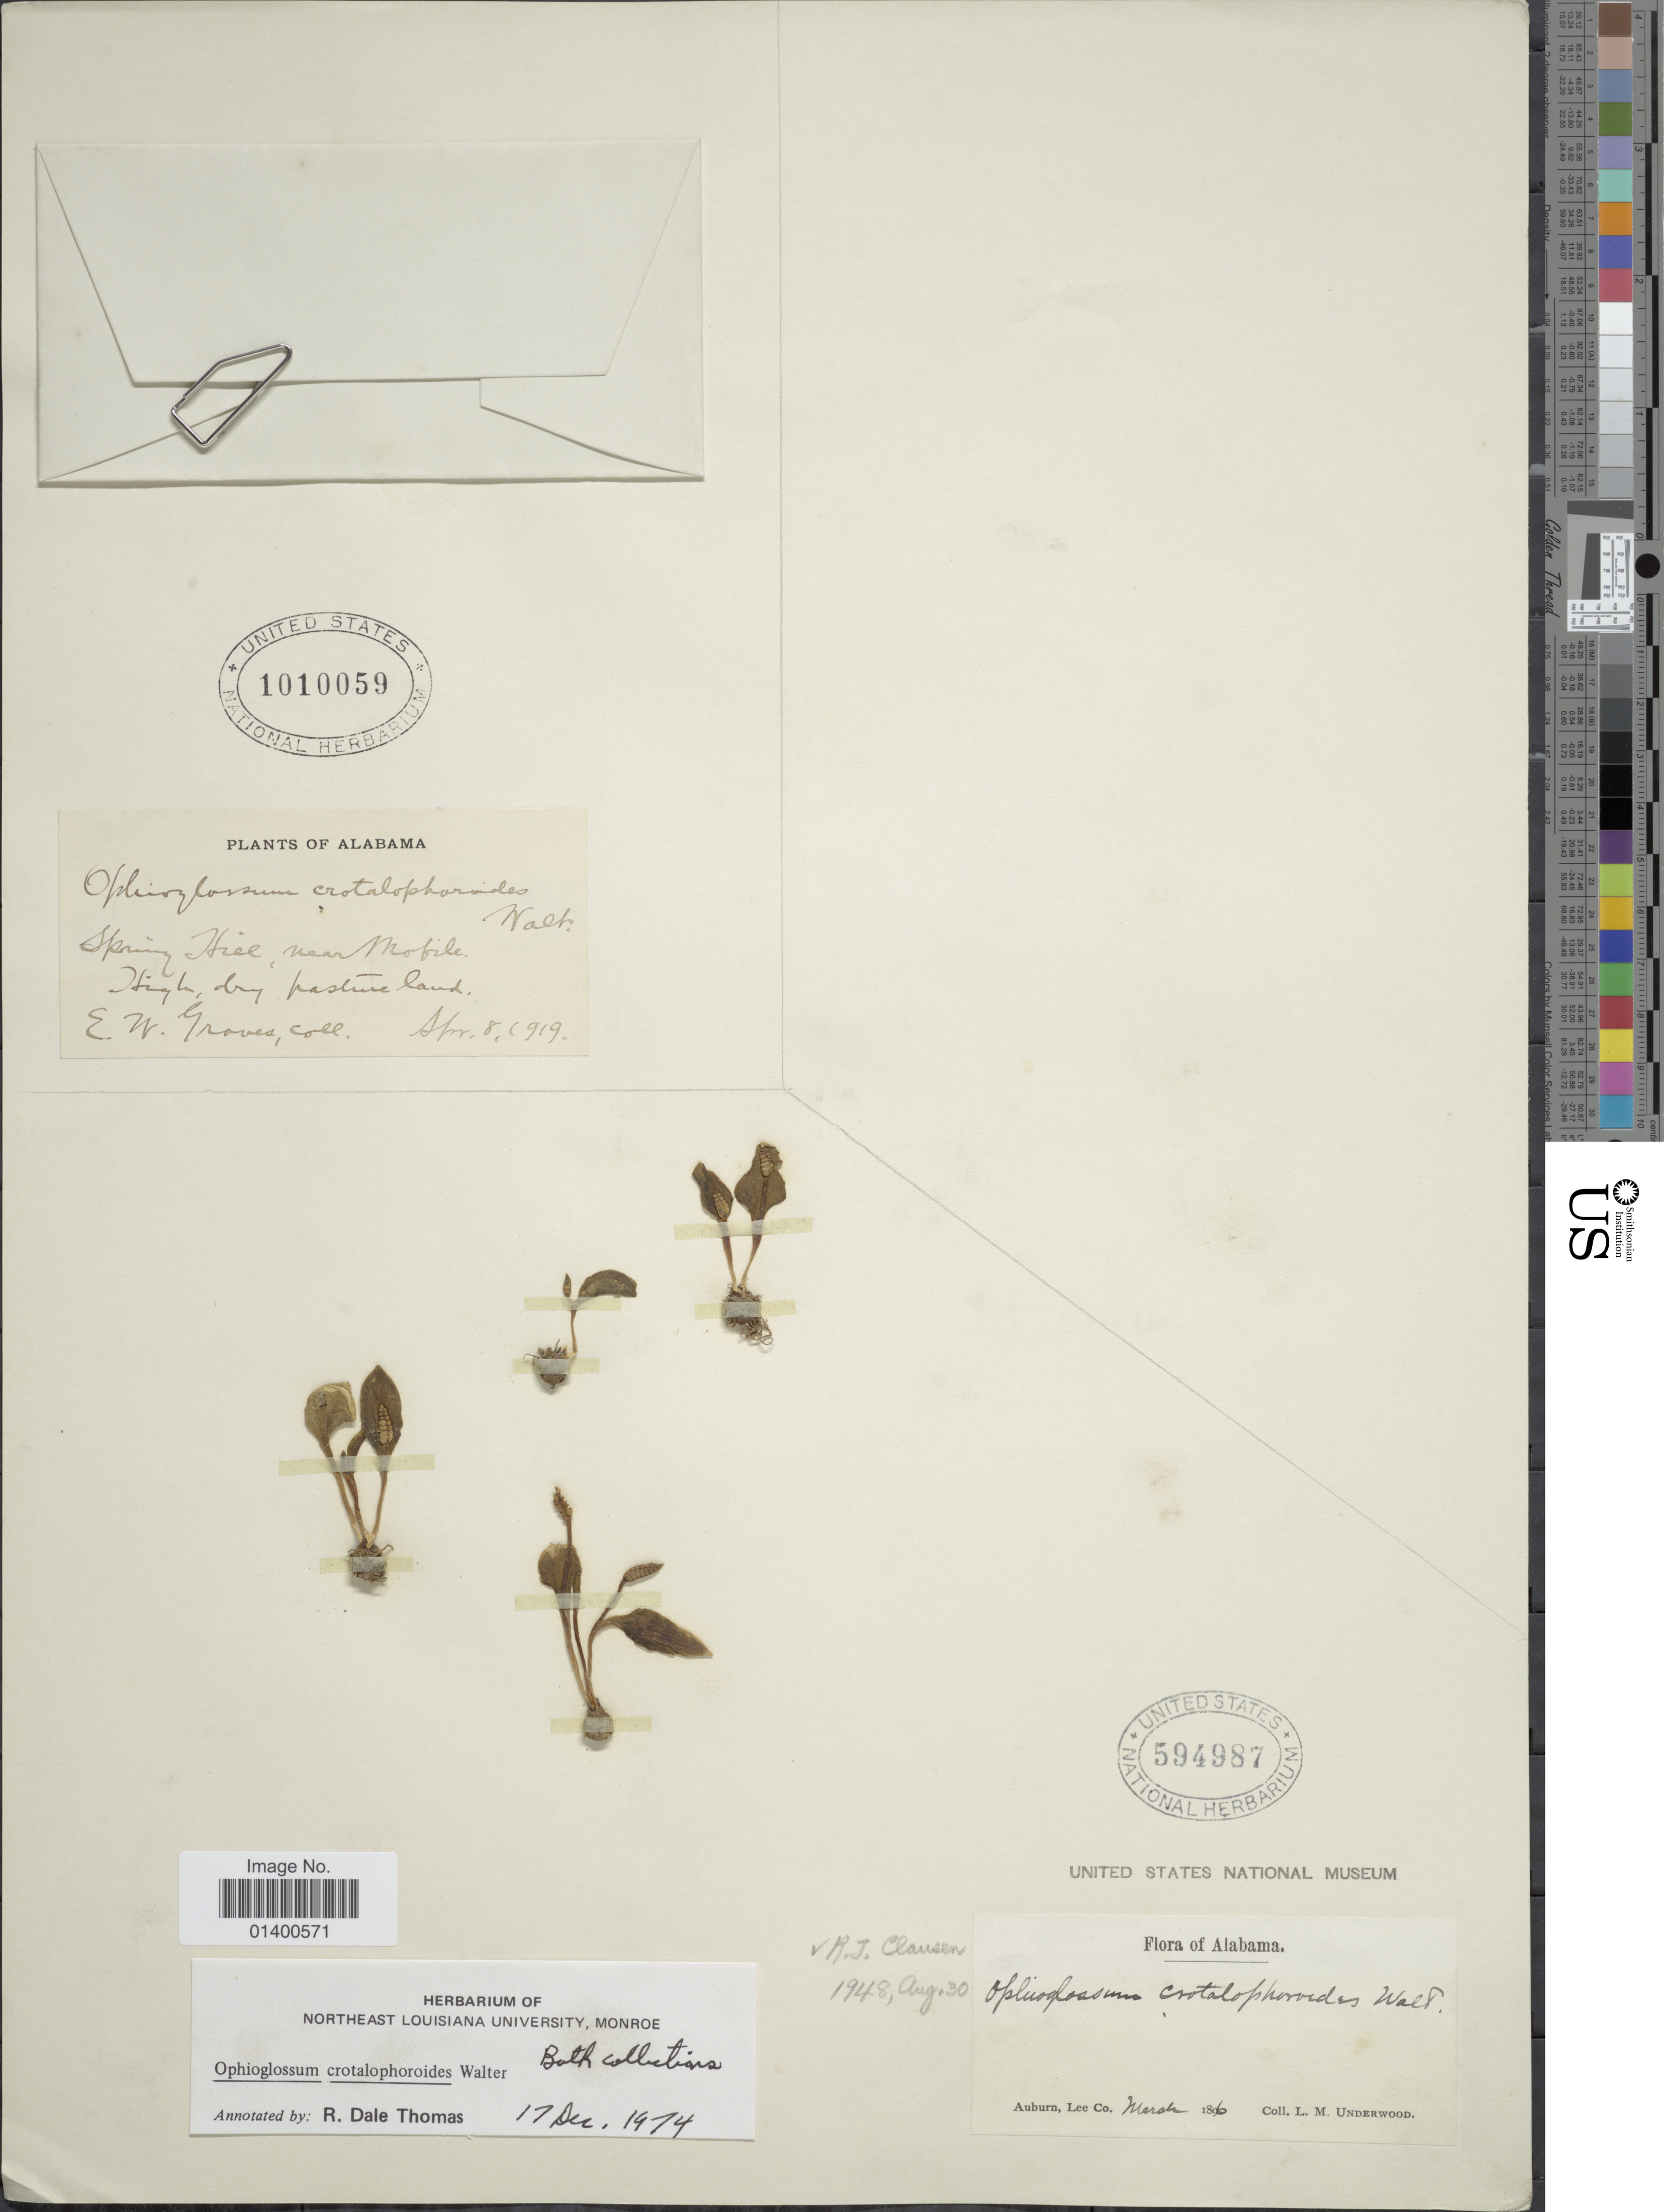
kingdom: Plantae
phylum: Tracheophyta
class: Polypodiopsida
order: Ophioglossales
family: Ophioglossaceae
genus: Ophioglossum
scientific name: Ophioglossum crotalophoroides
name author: Walter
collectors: L. M. Underwood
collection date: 1919-04-08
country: United States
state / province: Alabama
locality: Spring Hill near Mobile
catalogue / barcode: US 1010059-2